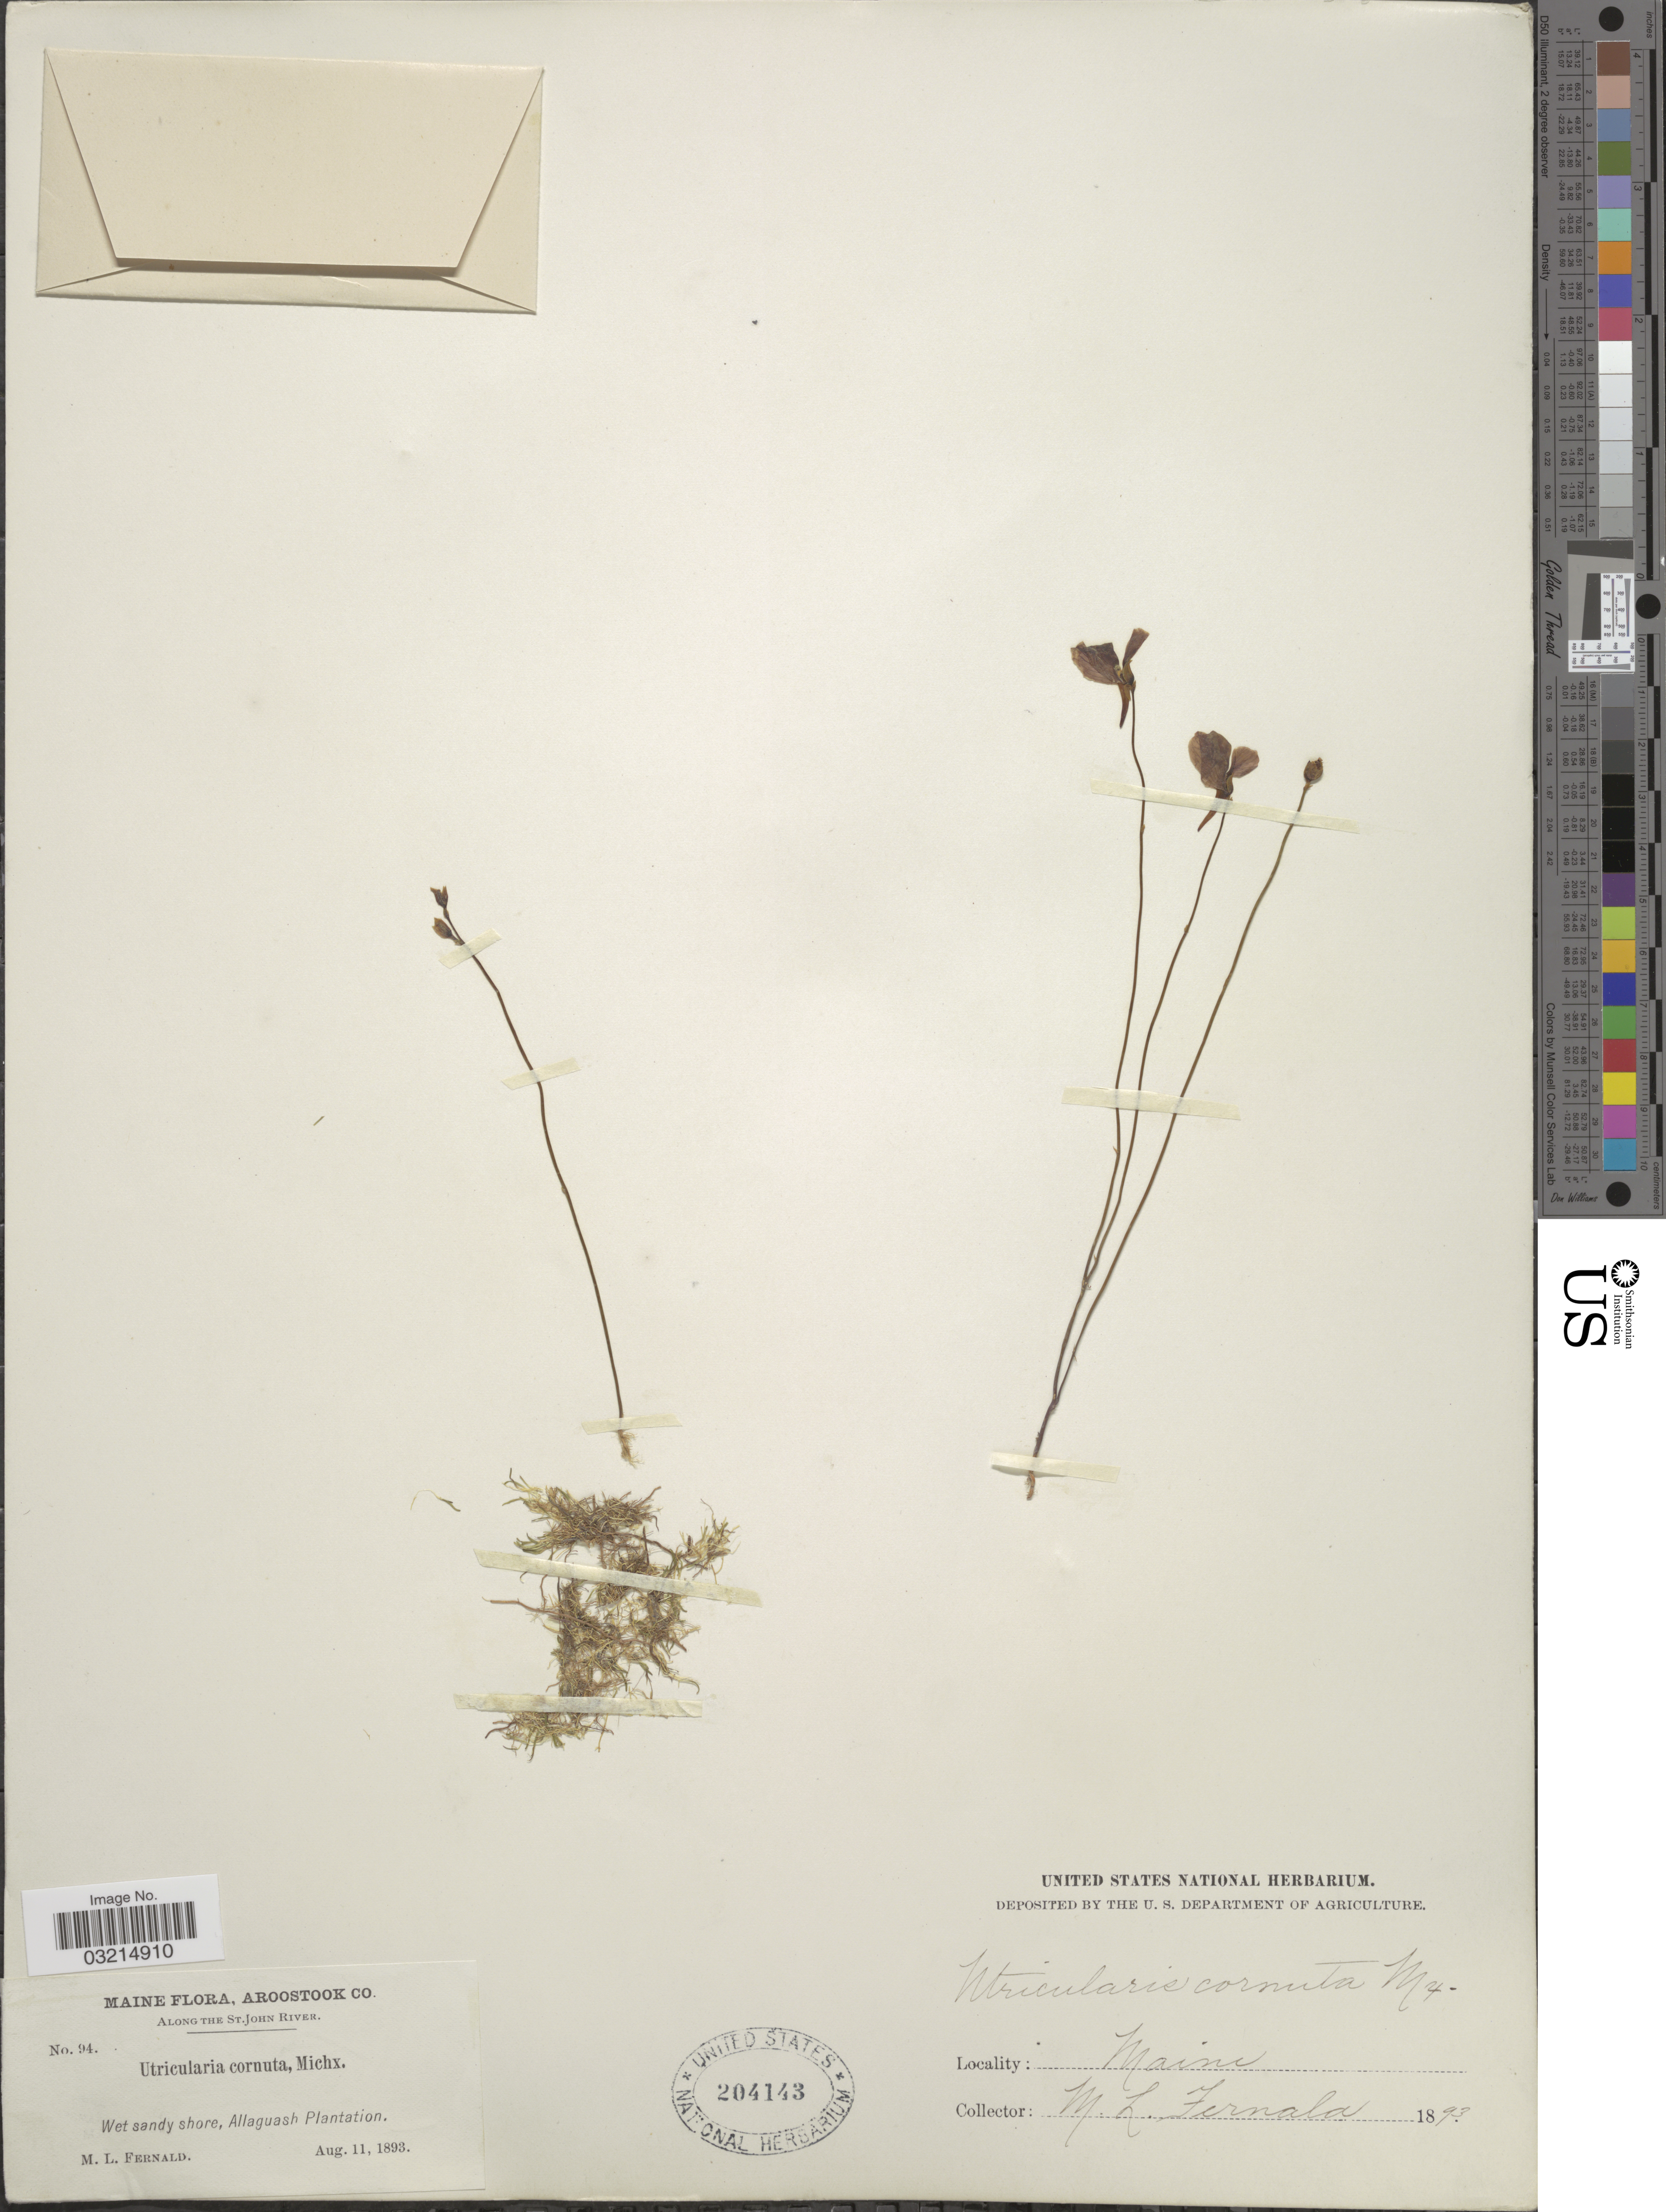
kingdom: Plantae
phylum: Tracheophyta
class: Magnoliopsida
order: Lamiales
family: Lentibulariaceae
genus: Utricularia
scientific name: Utricularia cornuta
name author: Michx.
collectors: M. L. Fernald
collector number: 94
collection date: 1893-08-11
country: United States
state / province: Maine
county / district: Aroostook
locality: Along the St. John River. Wet sandy shore, Allaguash Plantation.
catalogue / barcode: US 204143